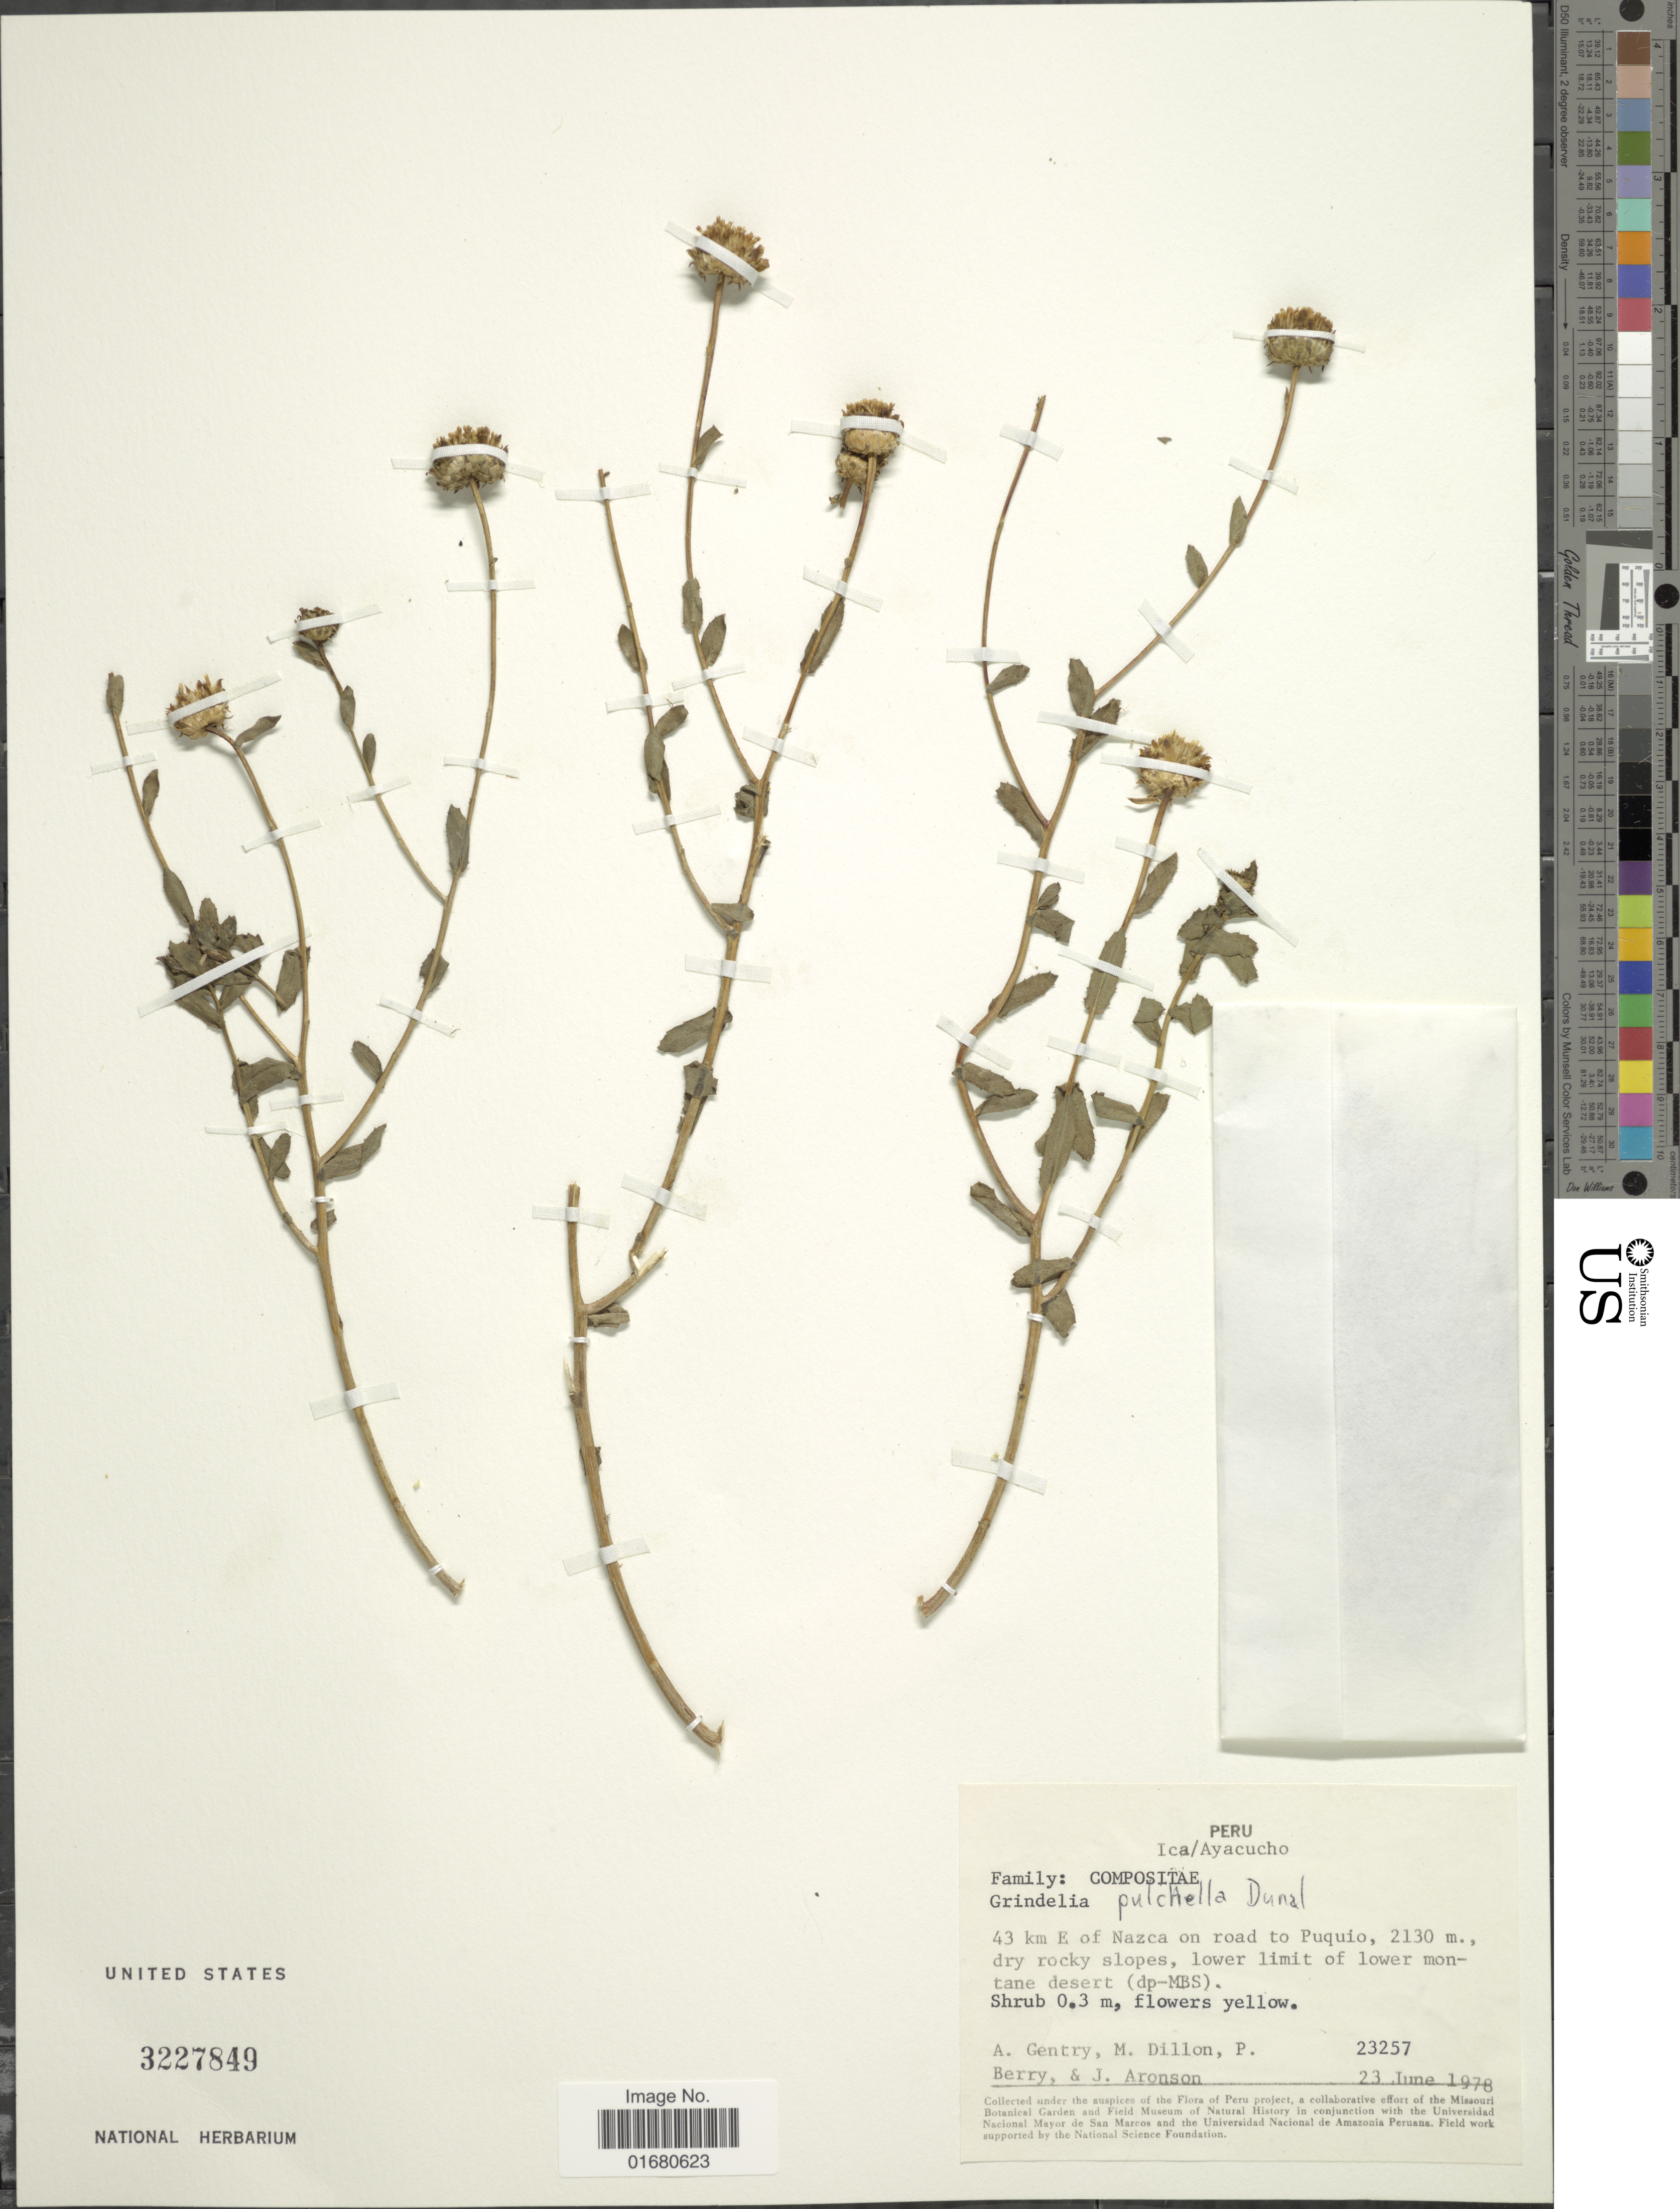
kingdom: Plantae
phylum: Tracheophyta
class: Magnoliopsida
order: Asterales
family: Asteraceae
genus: Grindelia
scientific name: Grindelia pulchella var. pulchella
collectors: A. H. Gentry, M. O. Dillon, P. Berry & J. Aronson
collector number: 23257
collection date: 1978-06-23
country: Peru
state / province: Ayacucho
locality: Ica, 43 km E of Nazca on road to Puquio, lower limit lower montane desert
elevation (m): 2130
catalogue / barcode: US 3227849